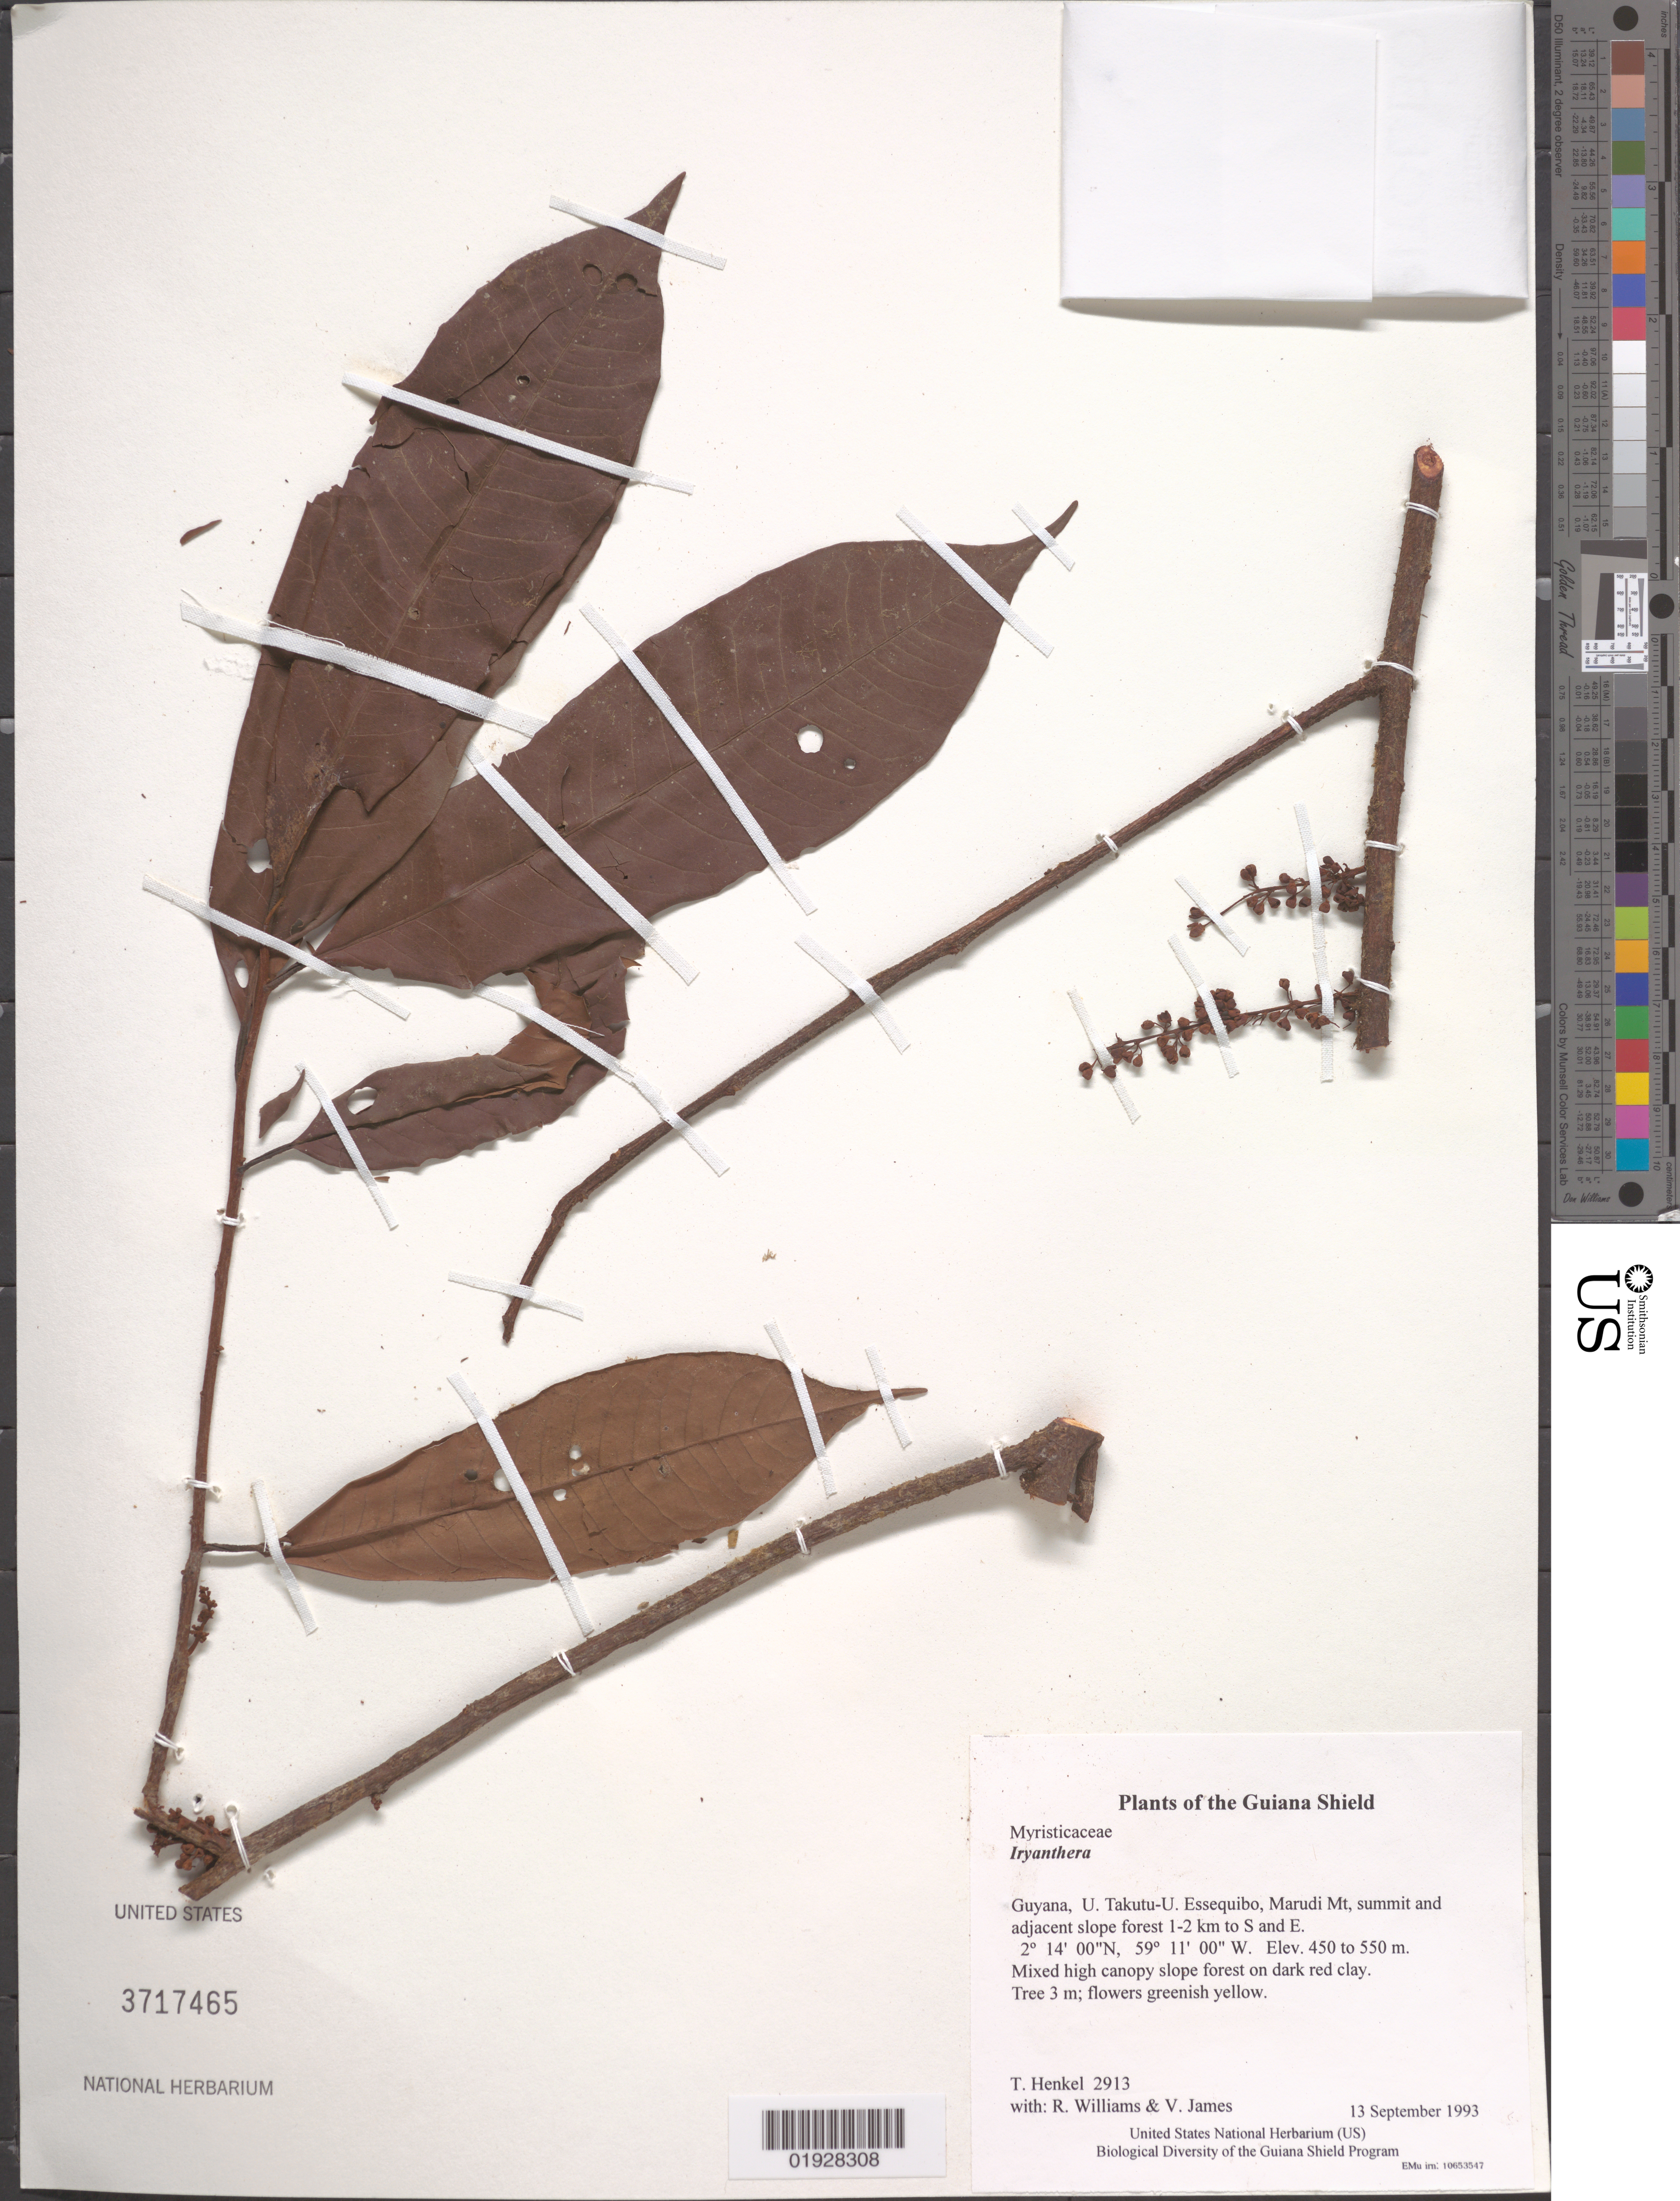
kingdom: Plantae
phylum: Tracheophyta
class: Magnoliopsida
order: Magnoliales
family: Myristicaceae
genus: Iryanthera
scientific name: Iryanthera paraensis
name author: Huber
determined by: Sewell, M.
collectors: T. Henkel, R. Williams & V. James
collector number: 2913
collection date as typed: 13 September 1993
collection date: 1993-09-13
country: Guyana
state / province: U. Takutu-U. Essequibo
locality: Marudi Mt, summit and adjacent slope forest 1-2 km to S and E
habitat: Mixed high canopy slope forest on dark red clay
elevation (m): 450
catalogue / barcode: US 3717465